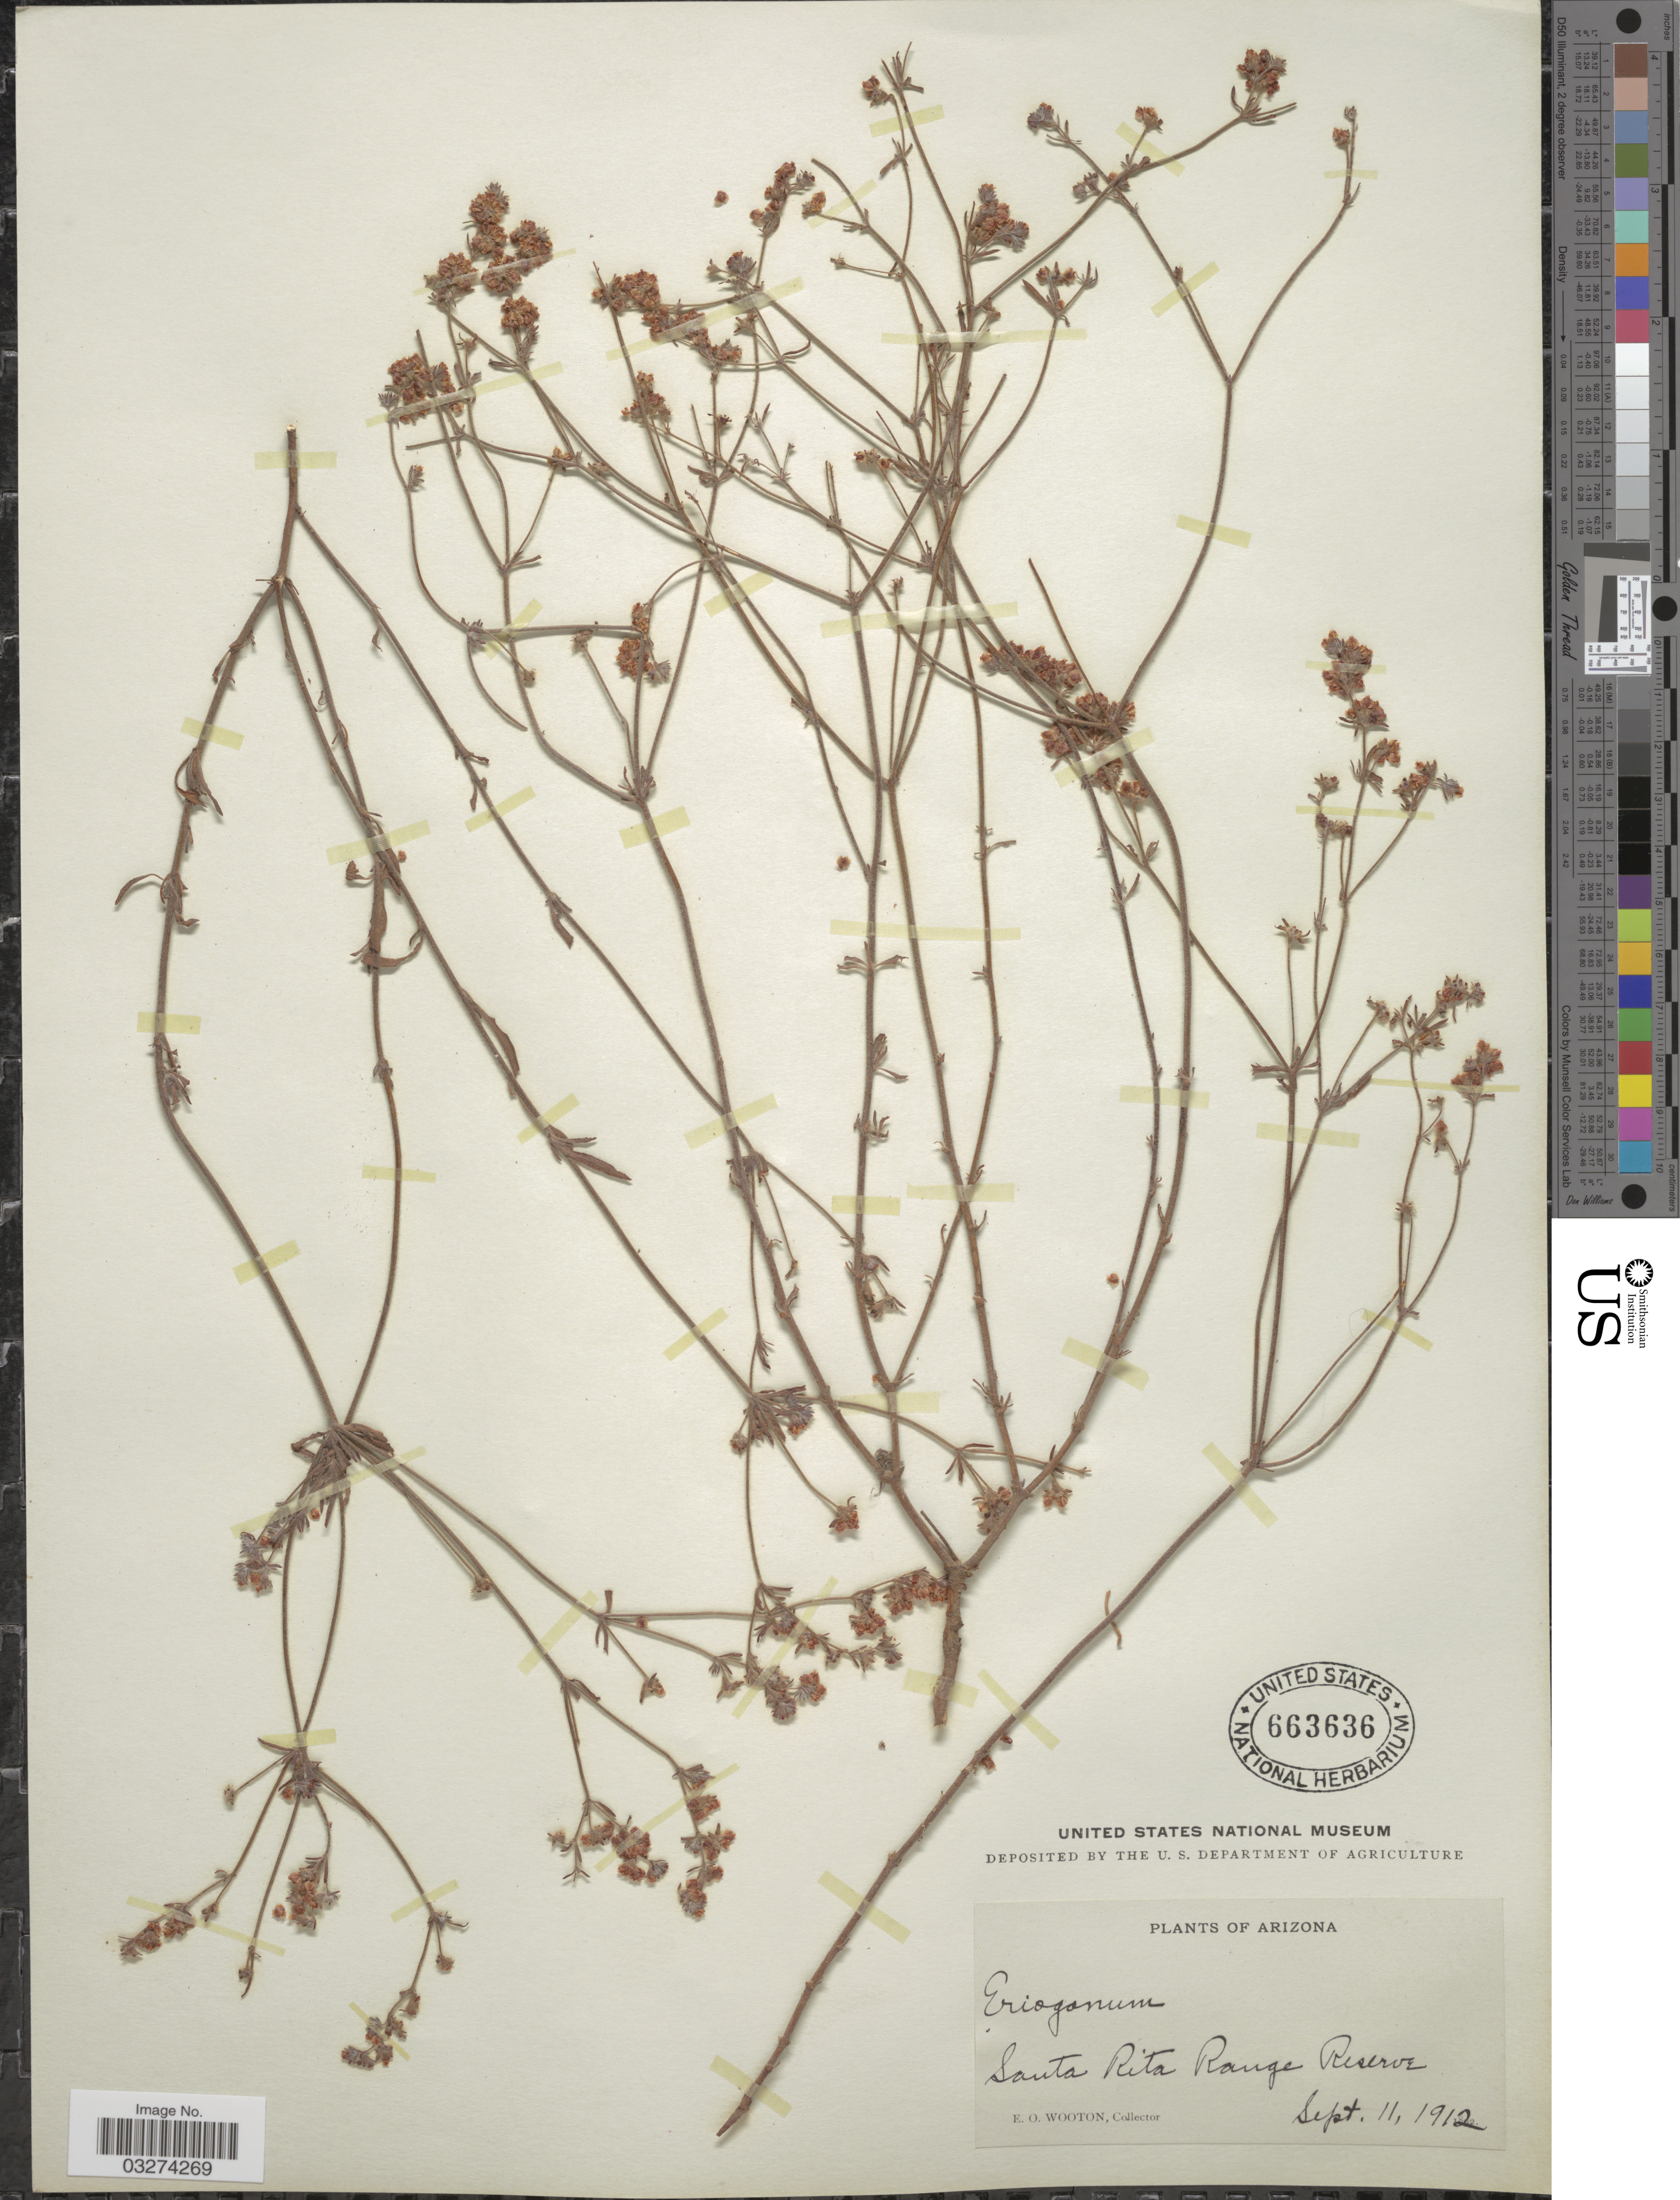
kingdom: Plantae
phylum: Tracheophyta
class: Magnoliopsida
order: Caryophyllales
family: Polygonaceae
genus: Eriogonum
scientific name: Eriogonum abertianum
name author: Torr.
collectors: E. O. Wooton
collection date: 1912-09-11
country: United States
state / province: Arizona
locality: Santa Rita Range Reserve.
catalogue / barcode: US 663636